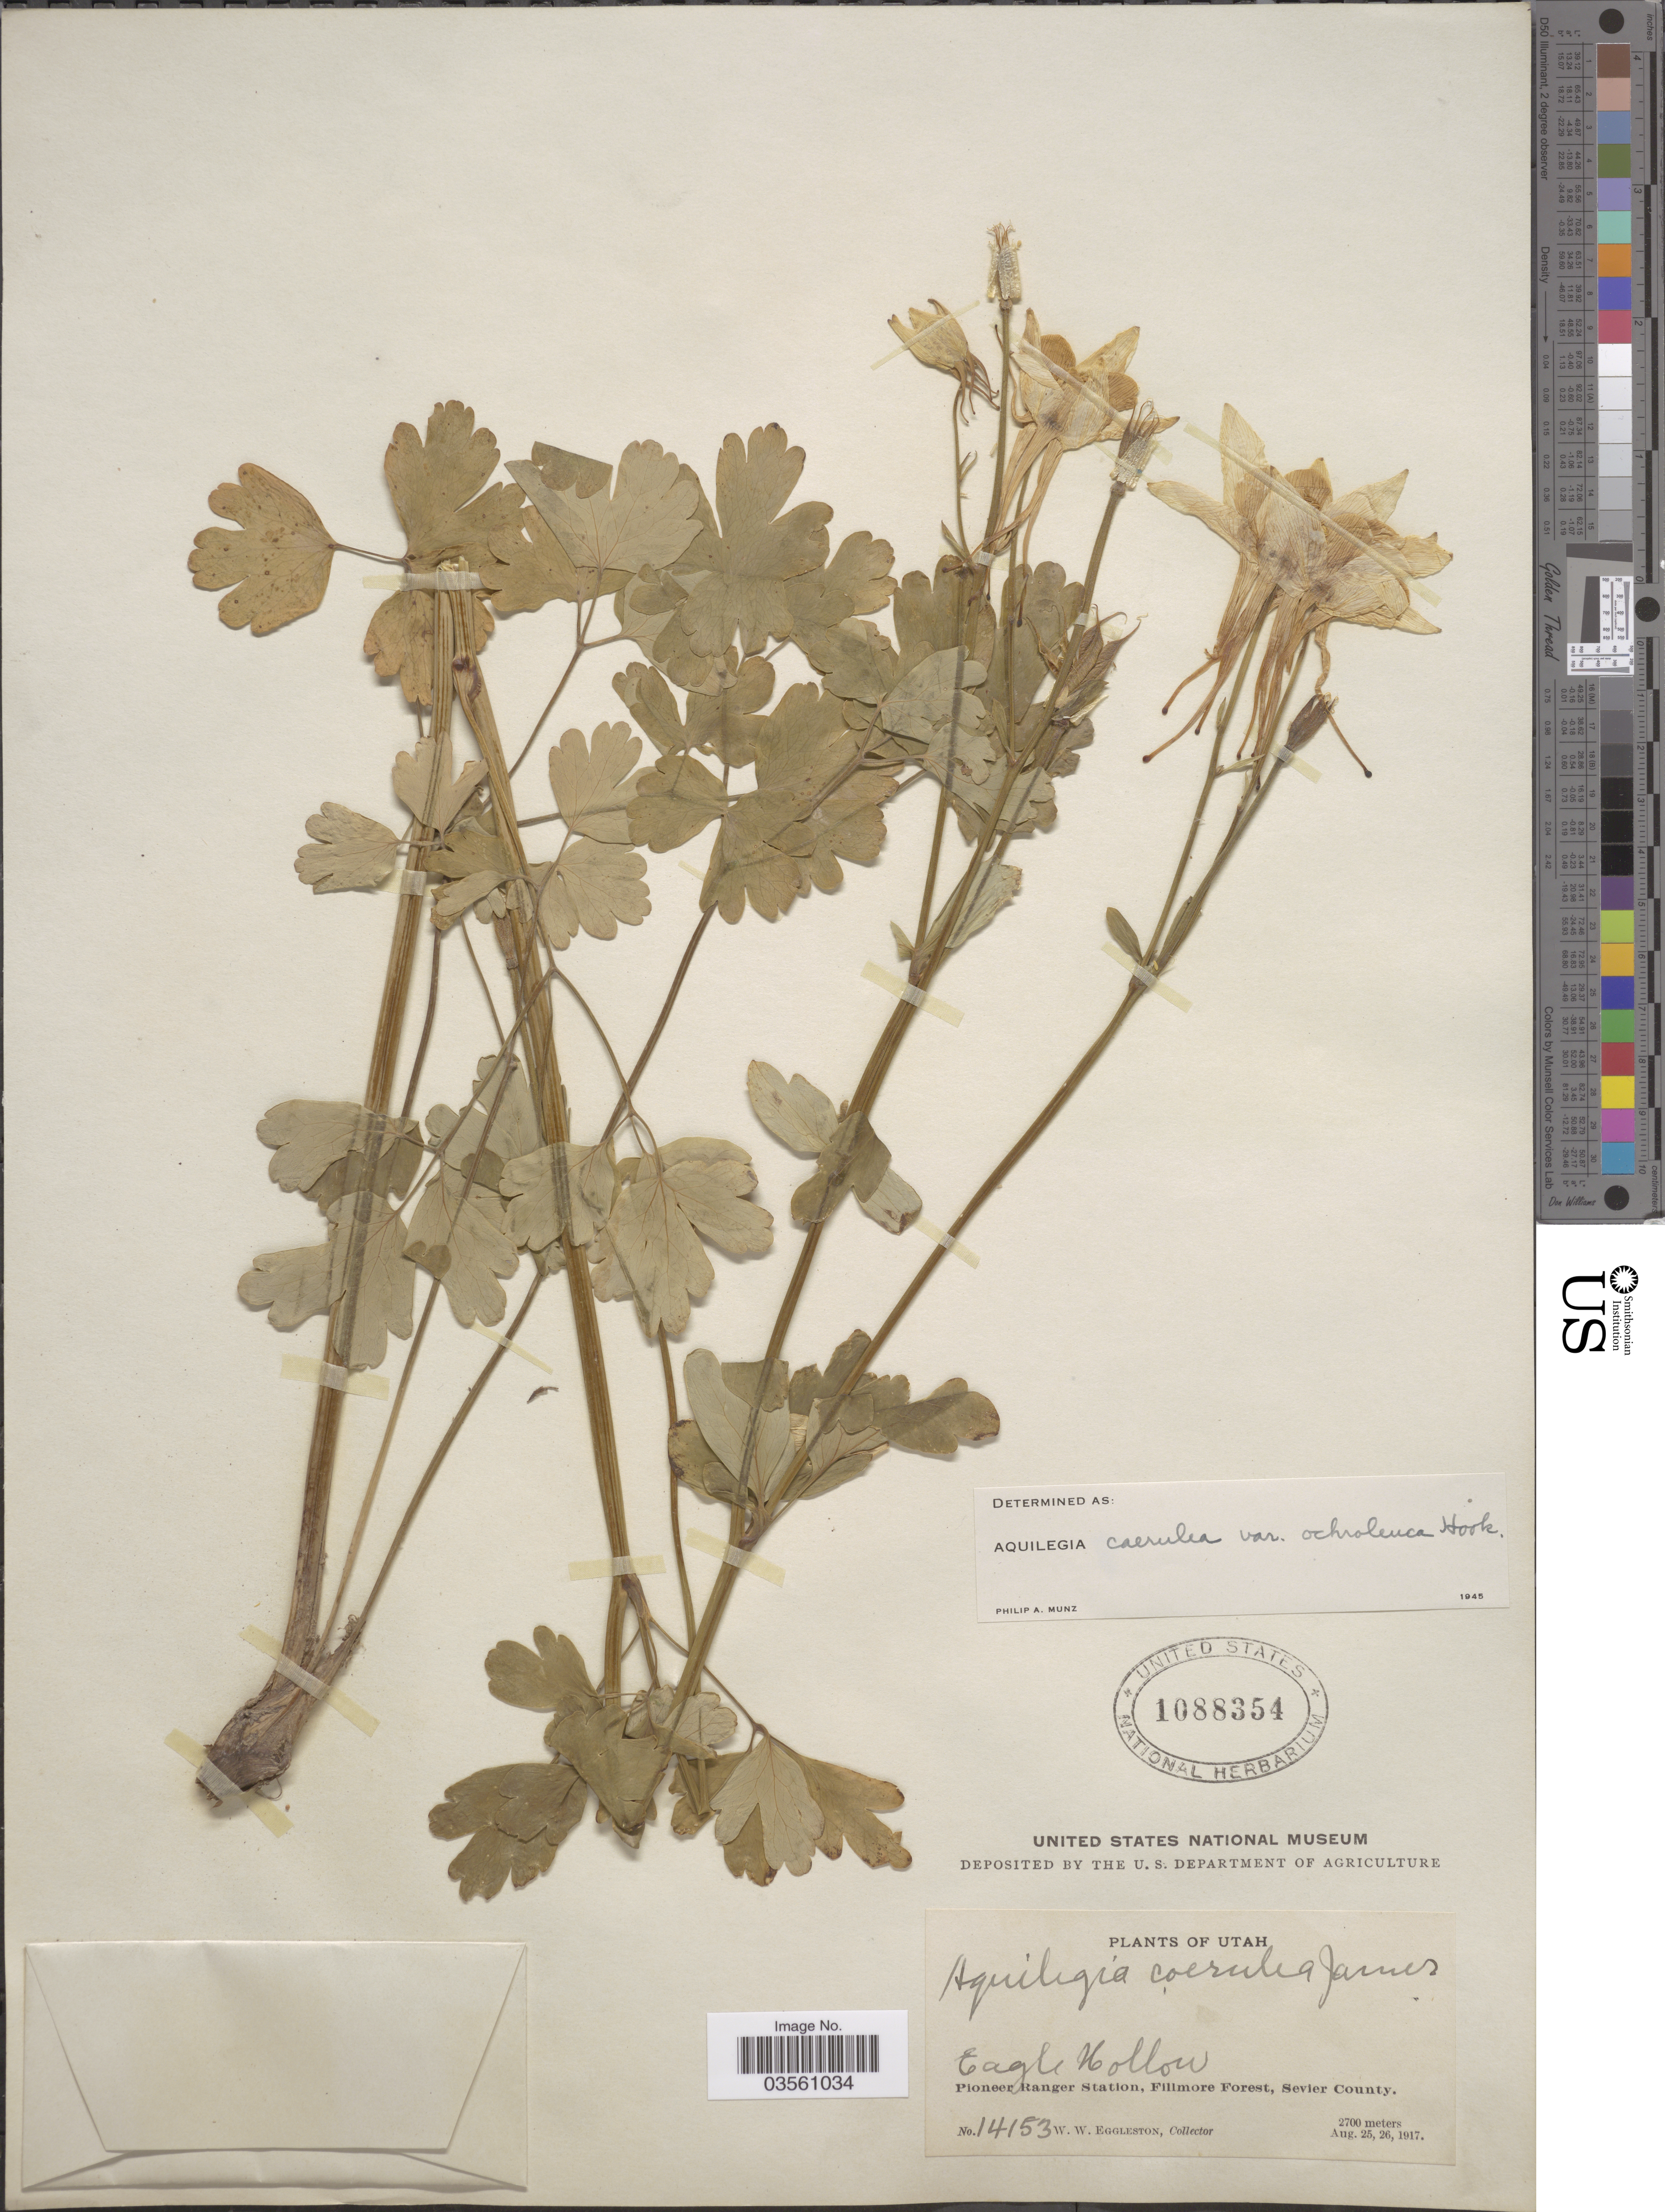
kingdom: Plantae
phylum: Tracheophyta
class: Magnoliopsida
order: Ranunculales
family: Ranunculaceae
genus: Aquilegia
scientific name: Aquilegia coerulea var. ochroleuca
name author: Hook.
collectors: W. W. Eggleston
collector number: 14153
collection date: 1917-08-25/1917-08-26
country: United States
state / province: Utah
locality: Eagle Hollow. Pioneer Ranger Station, Fillmore Forest, Sevier County.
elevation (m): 2700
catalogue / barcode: US 1088354